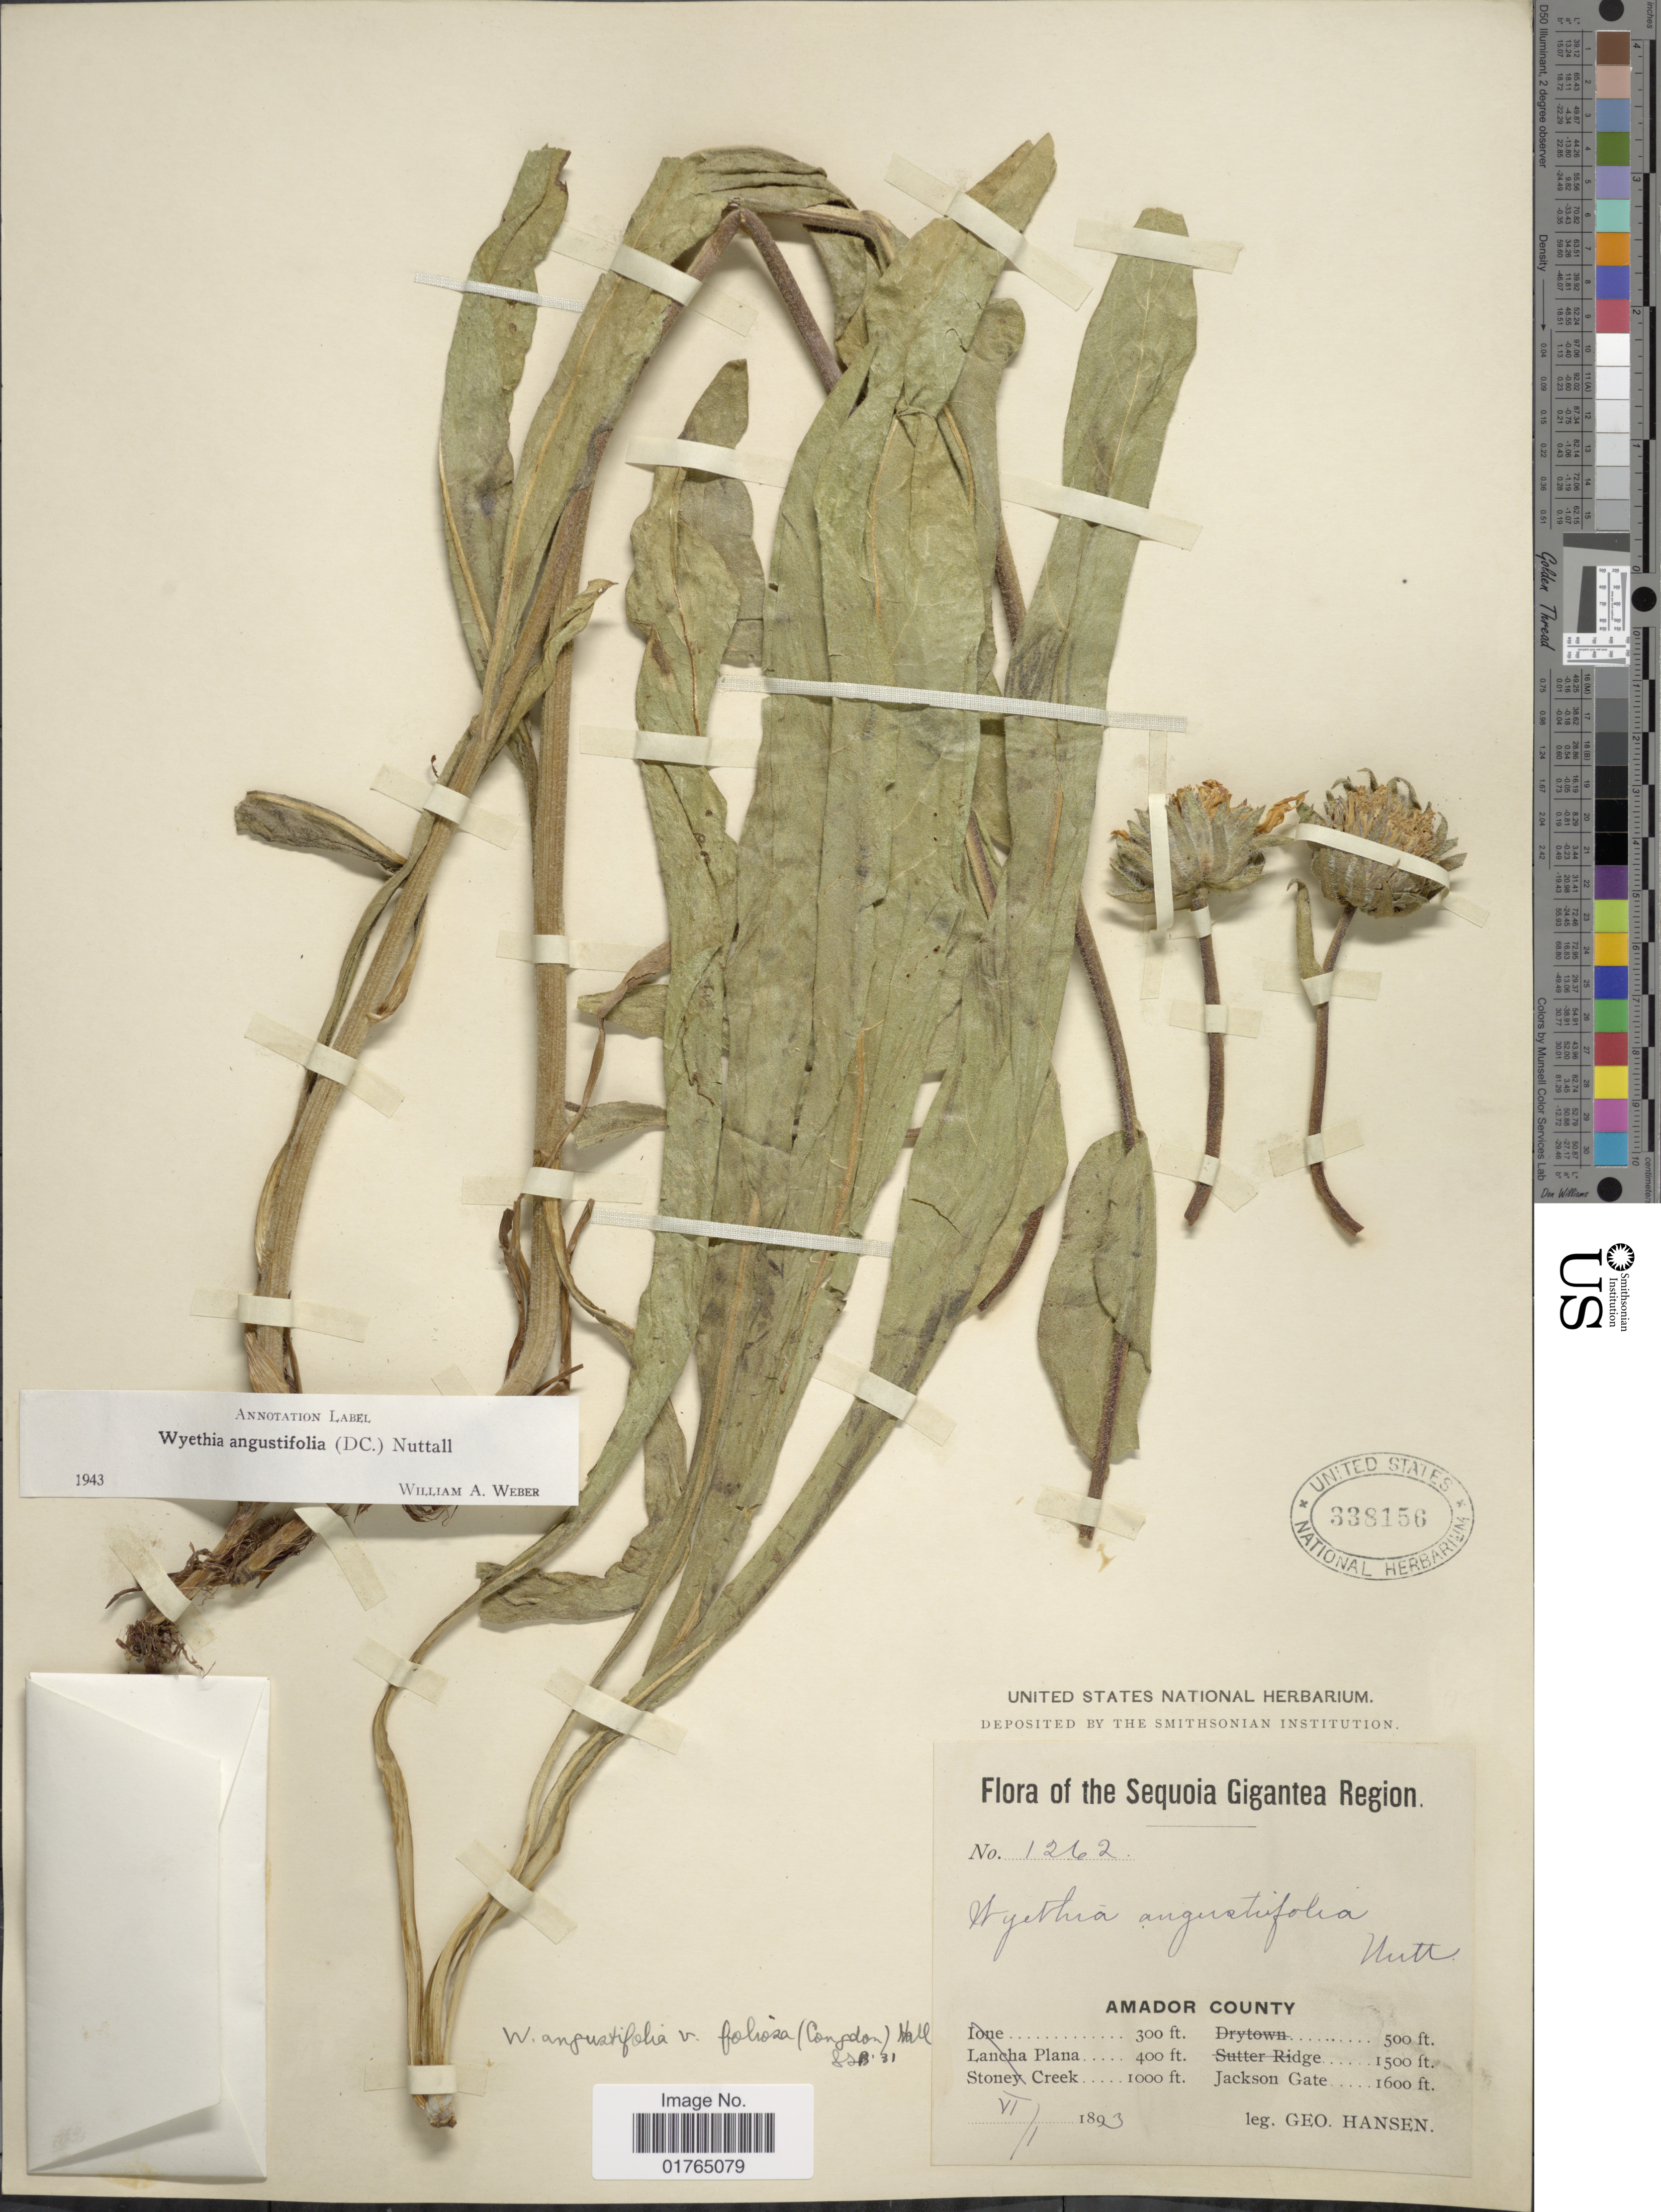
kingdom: Plantae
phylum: Tracheophyta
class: Magnoliopsida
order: Asterales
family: Asteraceae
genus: Wyethia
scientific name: Wyethia angustifolia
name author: (DC.) Nutt.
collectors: G. Hansen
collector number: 1262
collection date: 1893-06-01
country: United States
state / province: California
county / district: Amador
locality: Sequoia Gigantea Region, Amador County, Jackson Gate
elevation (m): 488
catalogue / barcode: US 338156